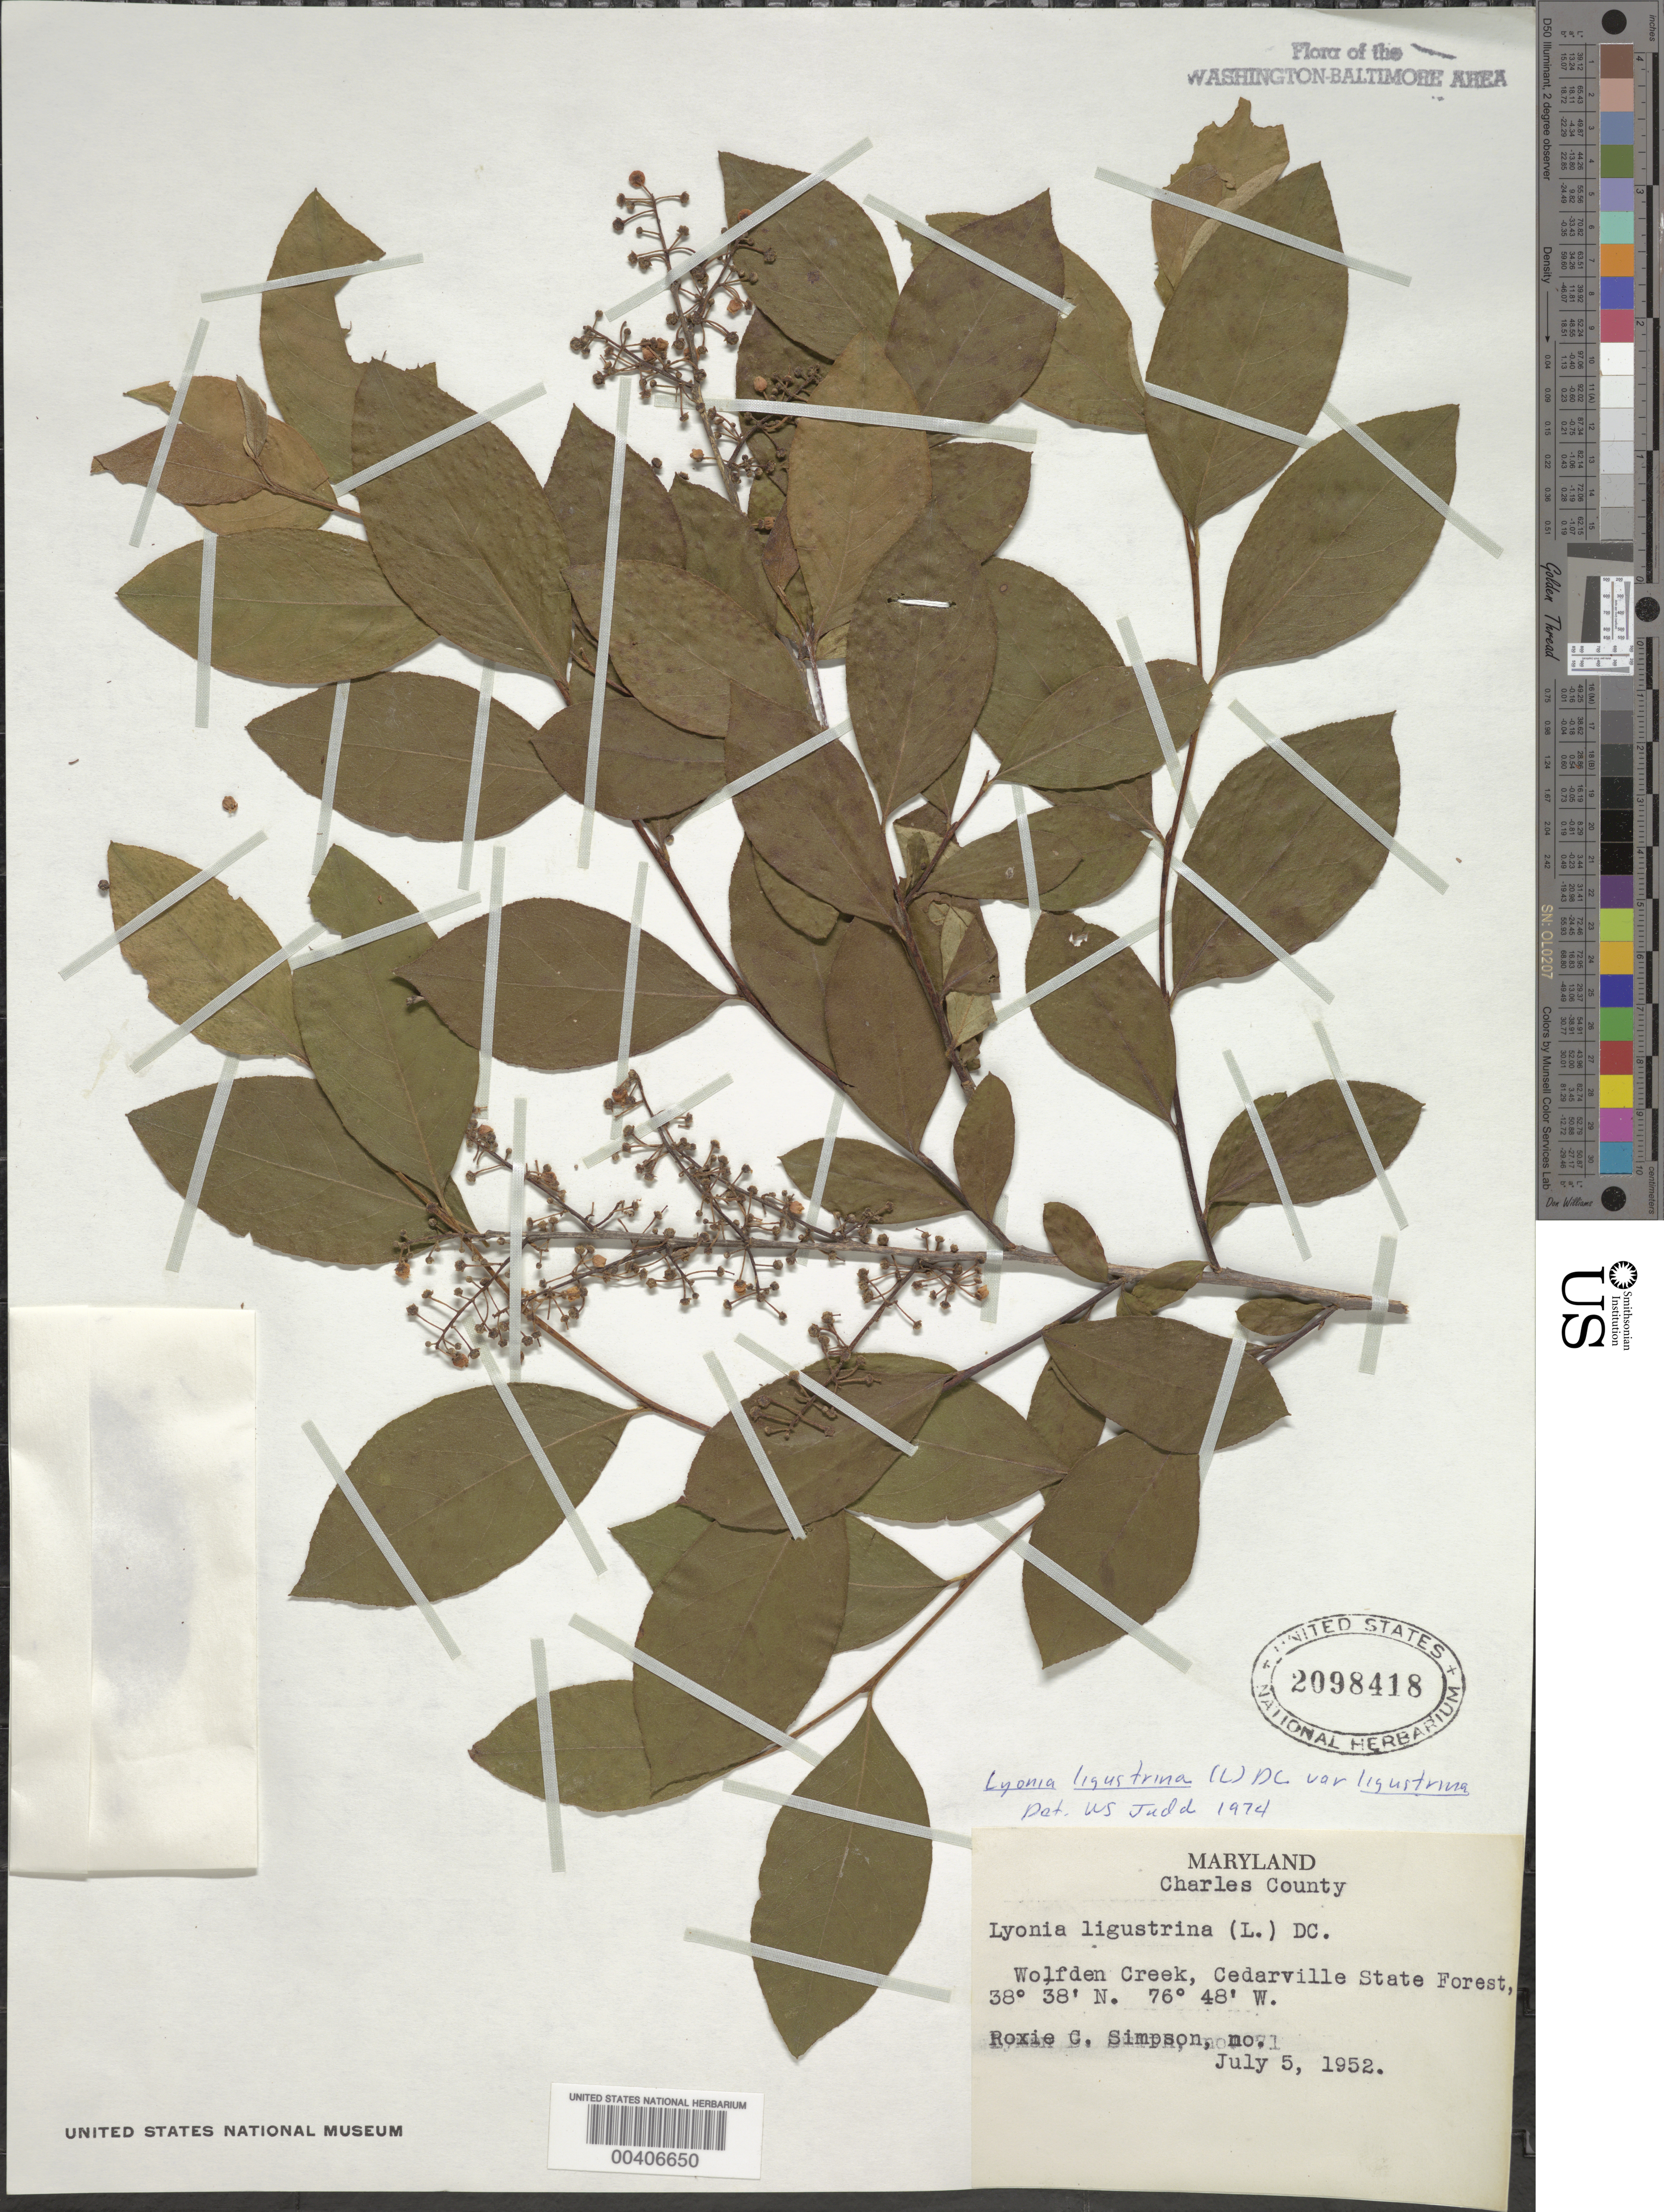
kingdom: Plantae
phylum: Tracheophyta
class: Magnoliopsida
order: Ericales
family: Ericaceae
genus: Lyonia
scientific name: Lyonia ligustrina var. ligustrina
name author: (L.) DC.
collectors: R. Simpson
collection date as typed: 05 Jul 1952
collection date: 1952-07-05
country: United States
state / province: Maryland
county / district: Charles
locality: Wolfden Creek, Cedarville State Forest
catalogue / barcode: US 2098418